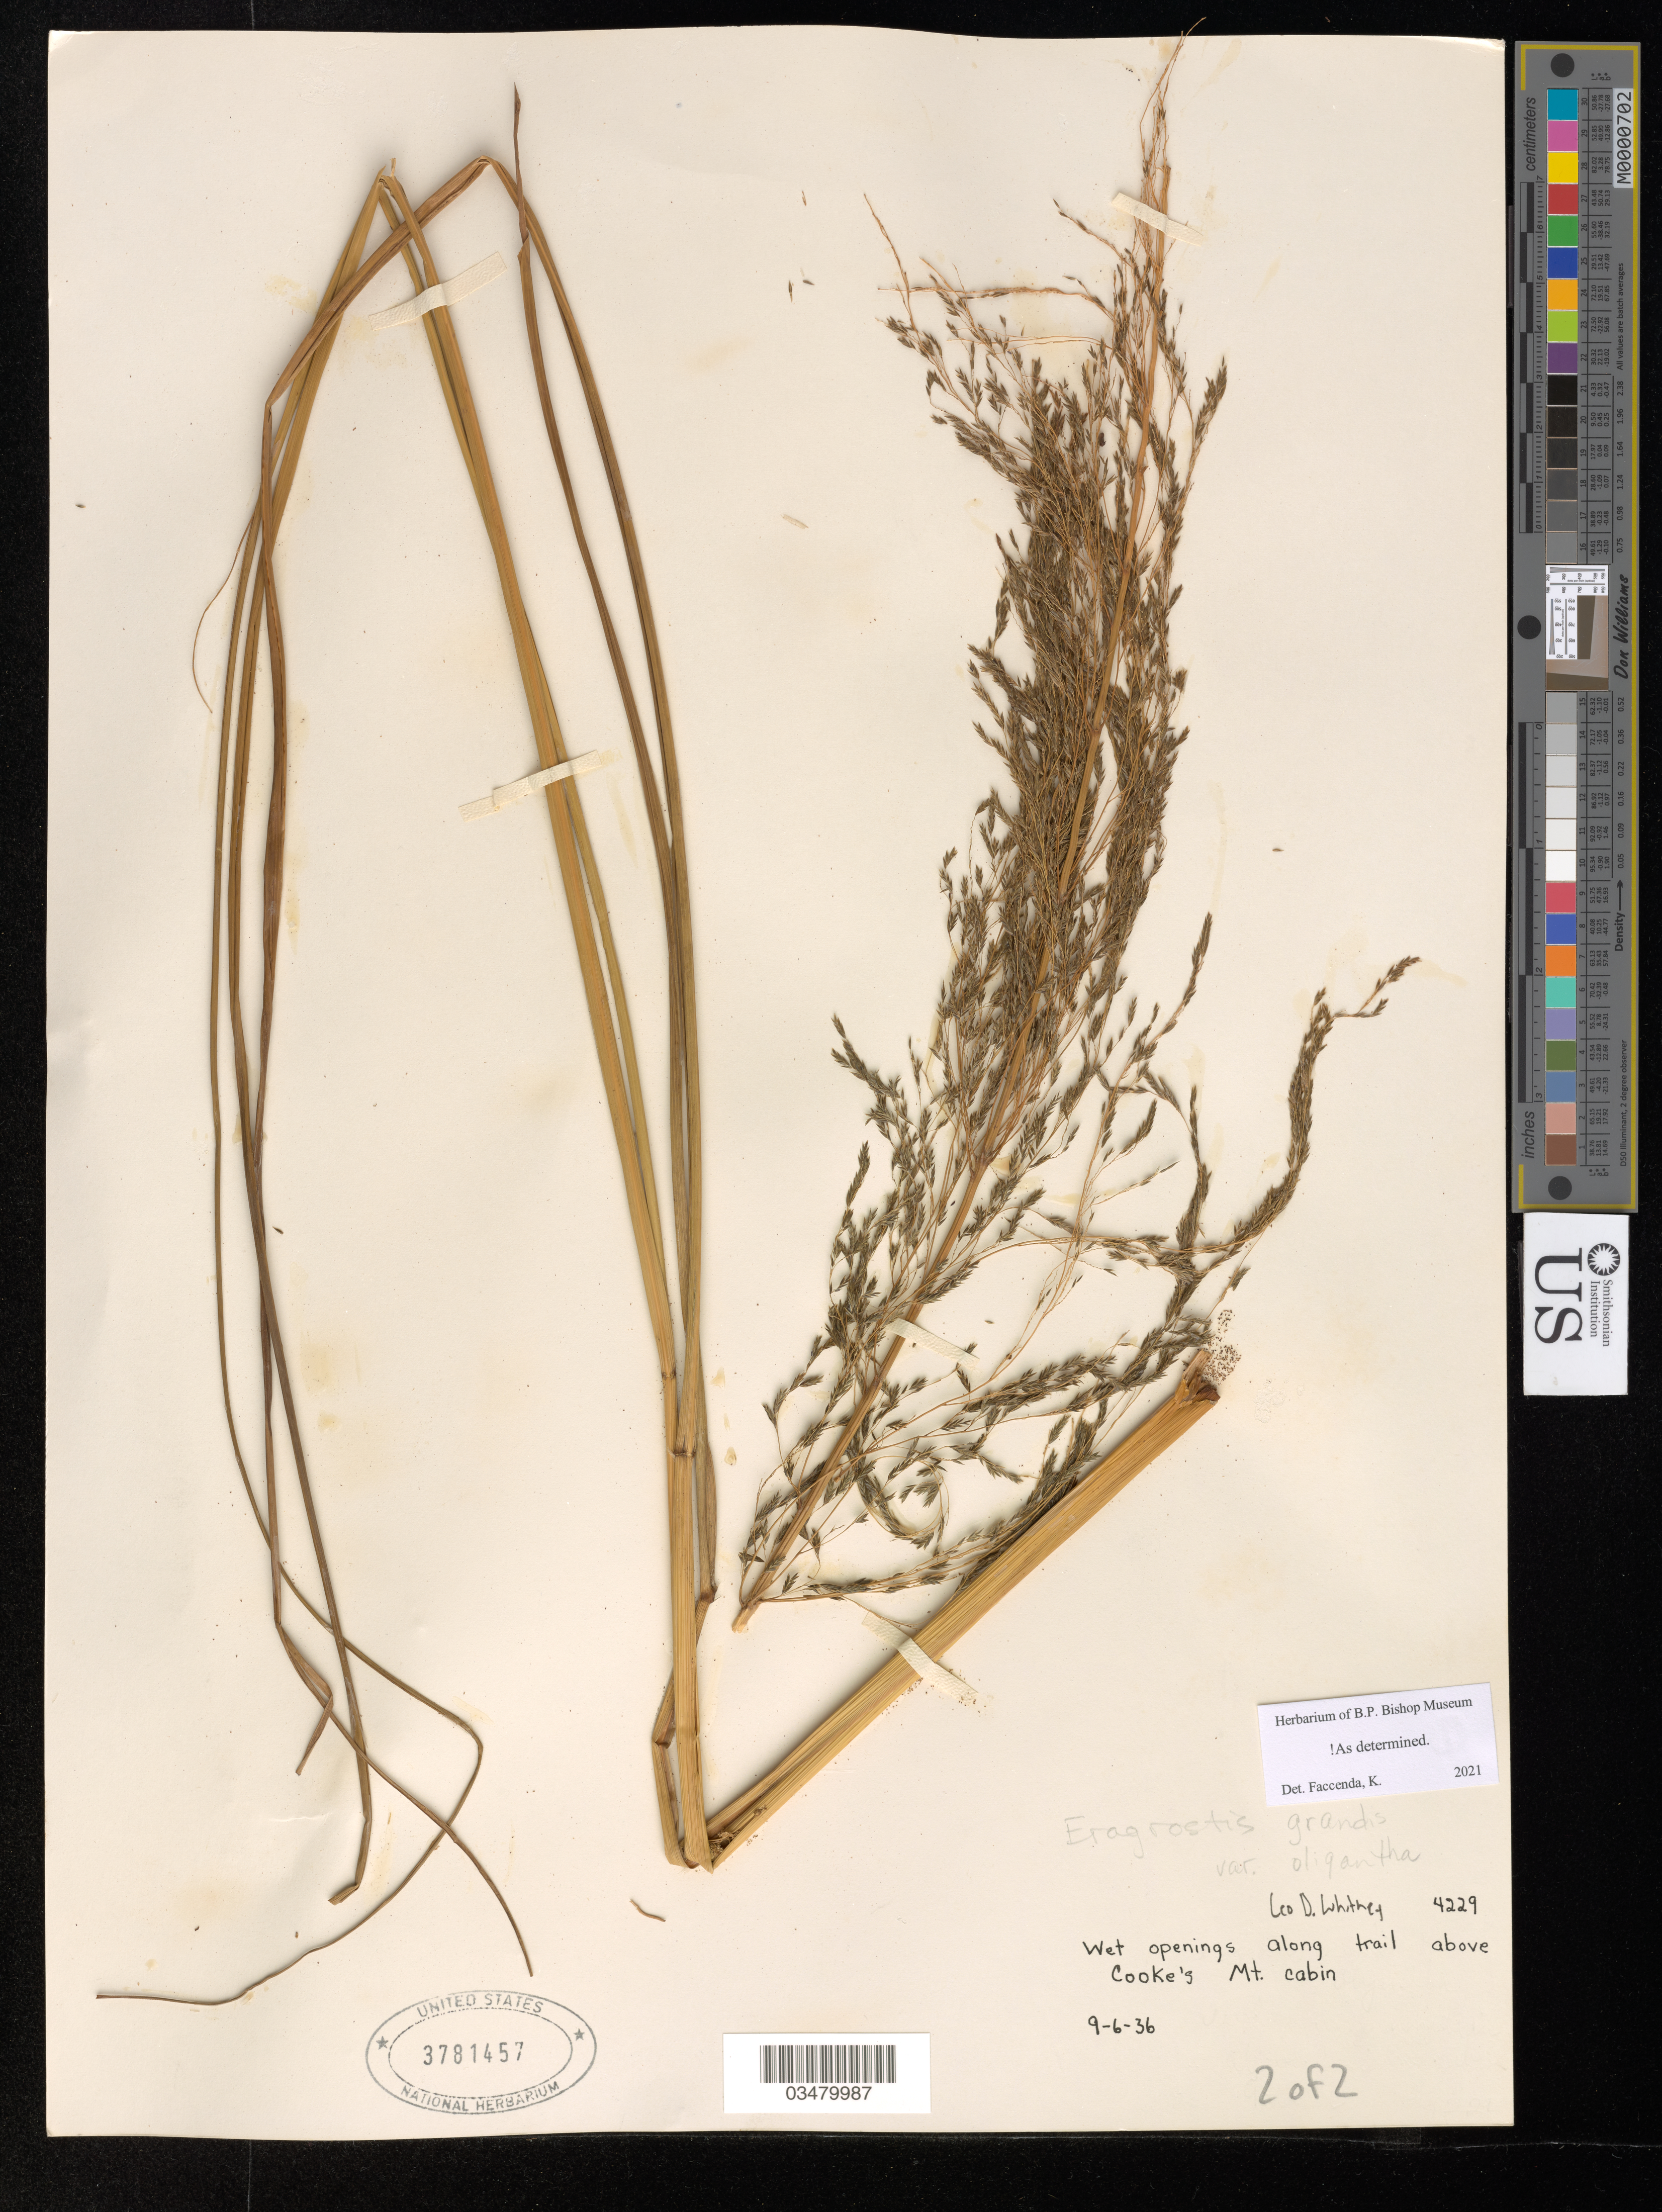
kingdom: Plantae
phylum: Tracheophyta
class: Liliopsida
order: Poales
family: Poaceae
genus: Eragrostis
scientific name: Eragrostis grandis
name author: Hillebr.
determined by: Wagner, W. L., (BOT), Smithsonian Institution - National Museum of Natural History (UNITED STATES)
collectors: L. Whitney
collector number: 4229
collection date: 1936-09-05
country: United States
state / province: Hawaii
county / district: Maui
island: Moloka'i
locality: Above Cooke's mountain cabin.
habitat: Wet openings along trails in native forest.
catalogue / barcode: US 3781457